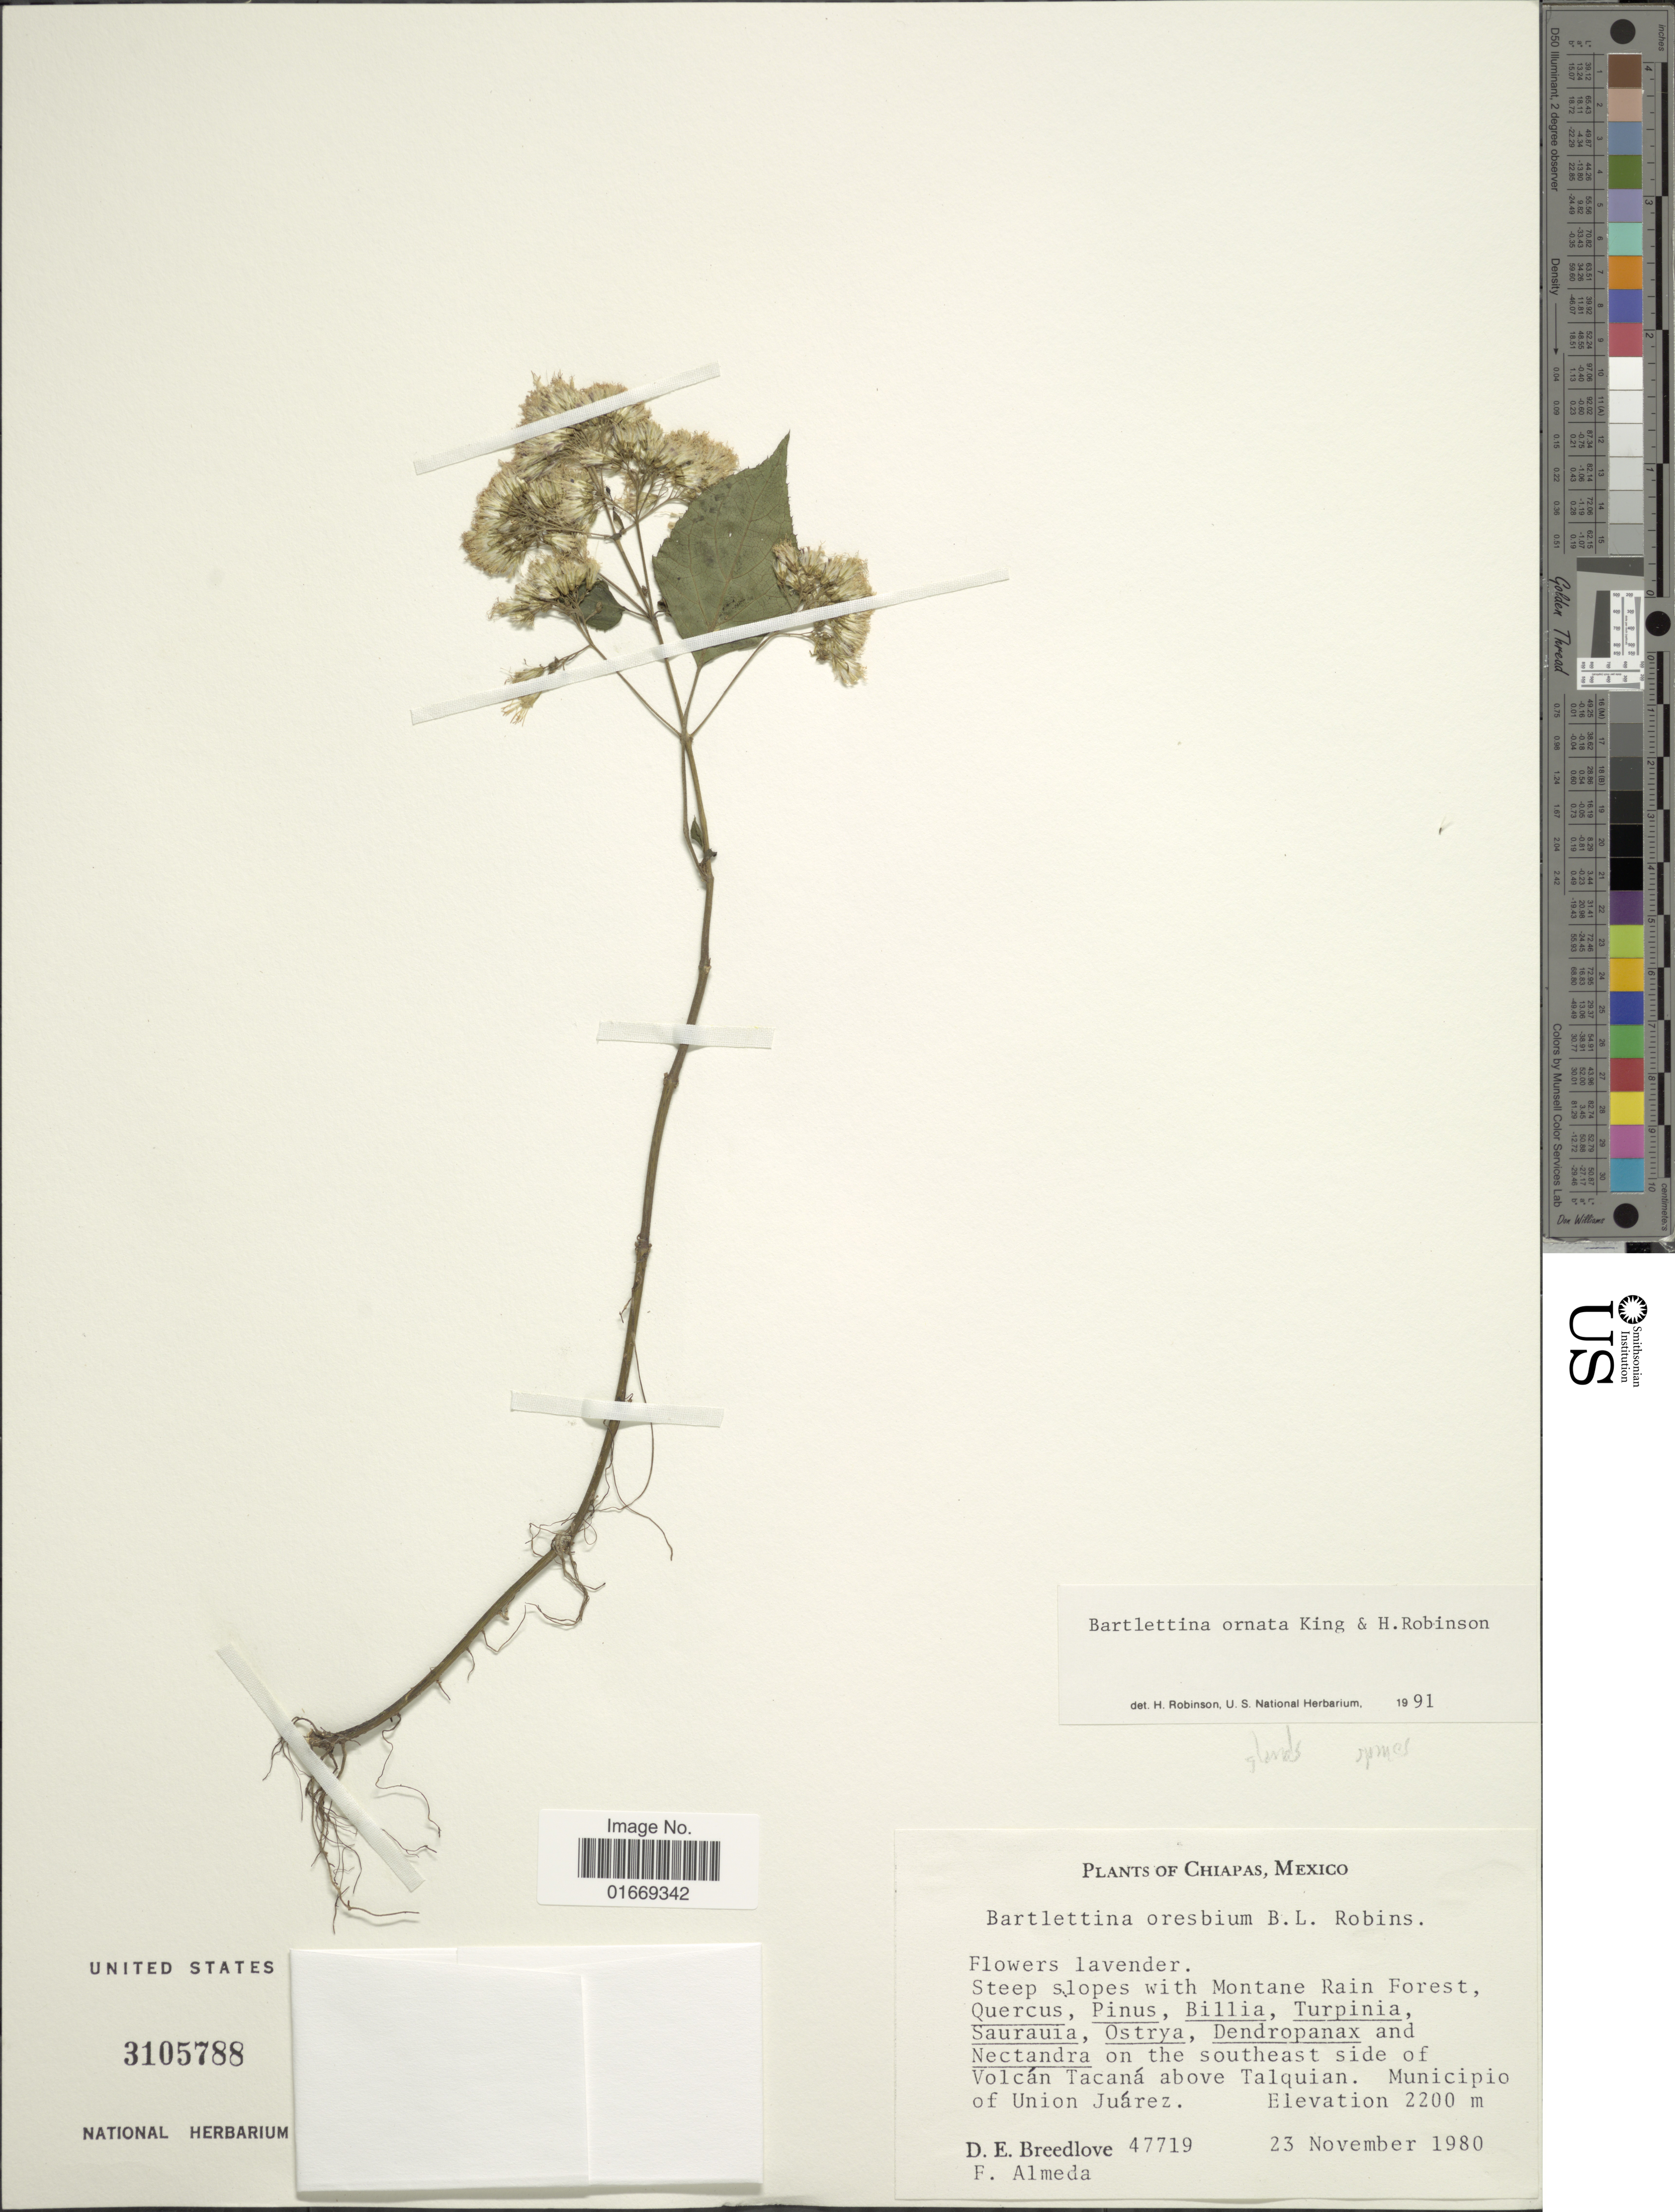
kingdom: Plantae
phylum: Tracheophyta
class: Magnoliopsida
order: Asterales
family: Asteraceae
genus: Bartlettina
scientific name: Bartlettina ornata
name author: R.M. King & H. Rob.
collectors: D. E. Breedlove & F. Almeda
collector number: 47719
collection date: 1980-11-23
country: Mexico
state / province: Chiapas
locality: On the southeast side of Volcán Tacaná above Talquian. Municipio of Union Juárez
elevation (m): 2200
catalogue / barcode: US 3105788